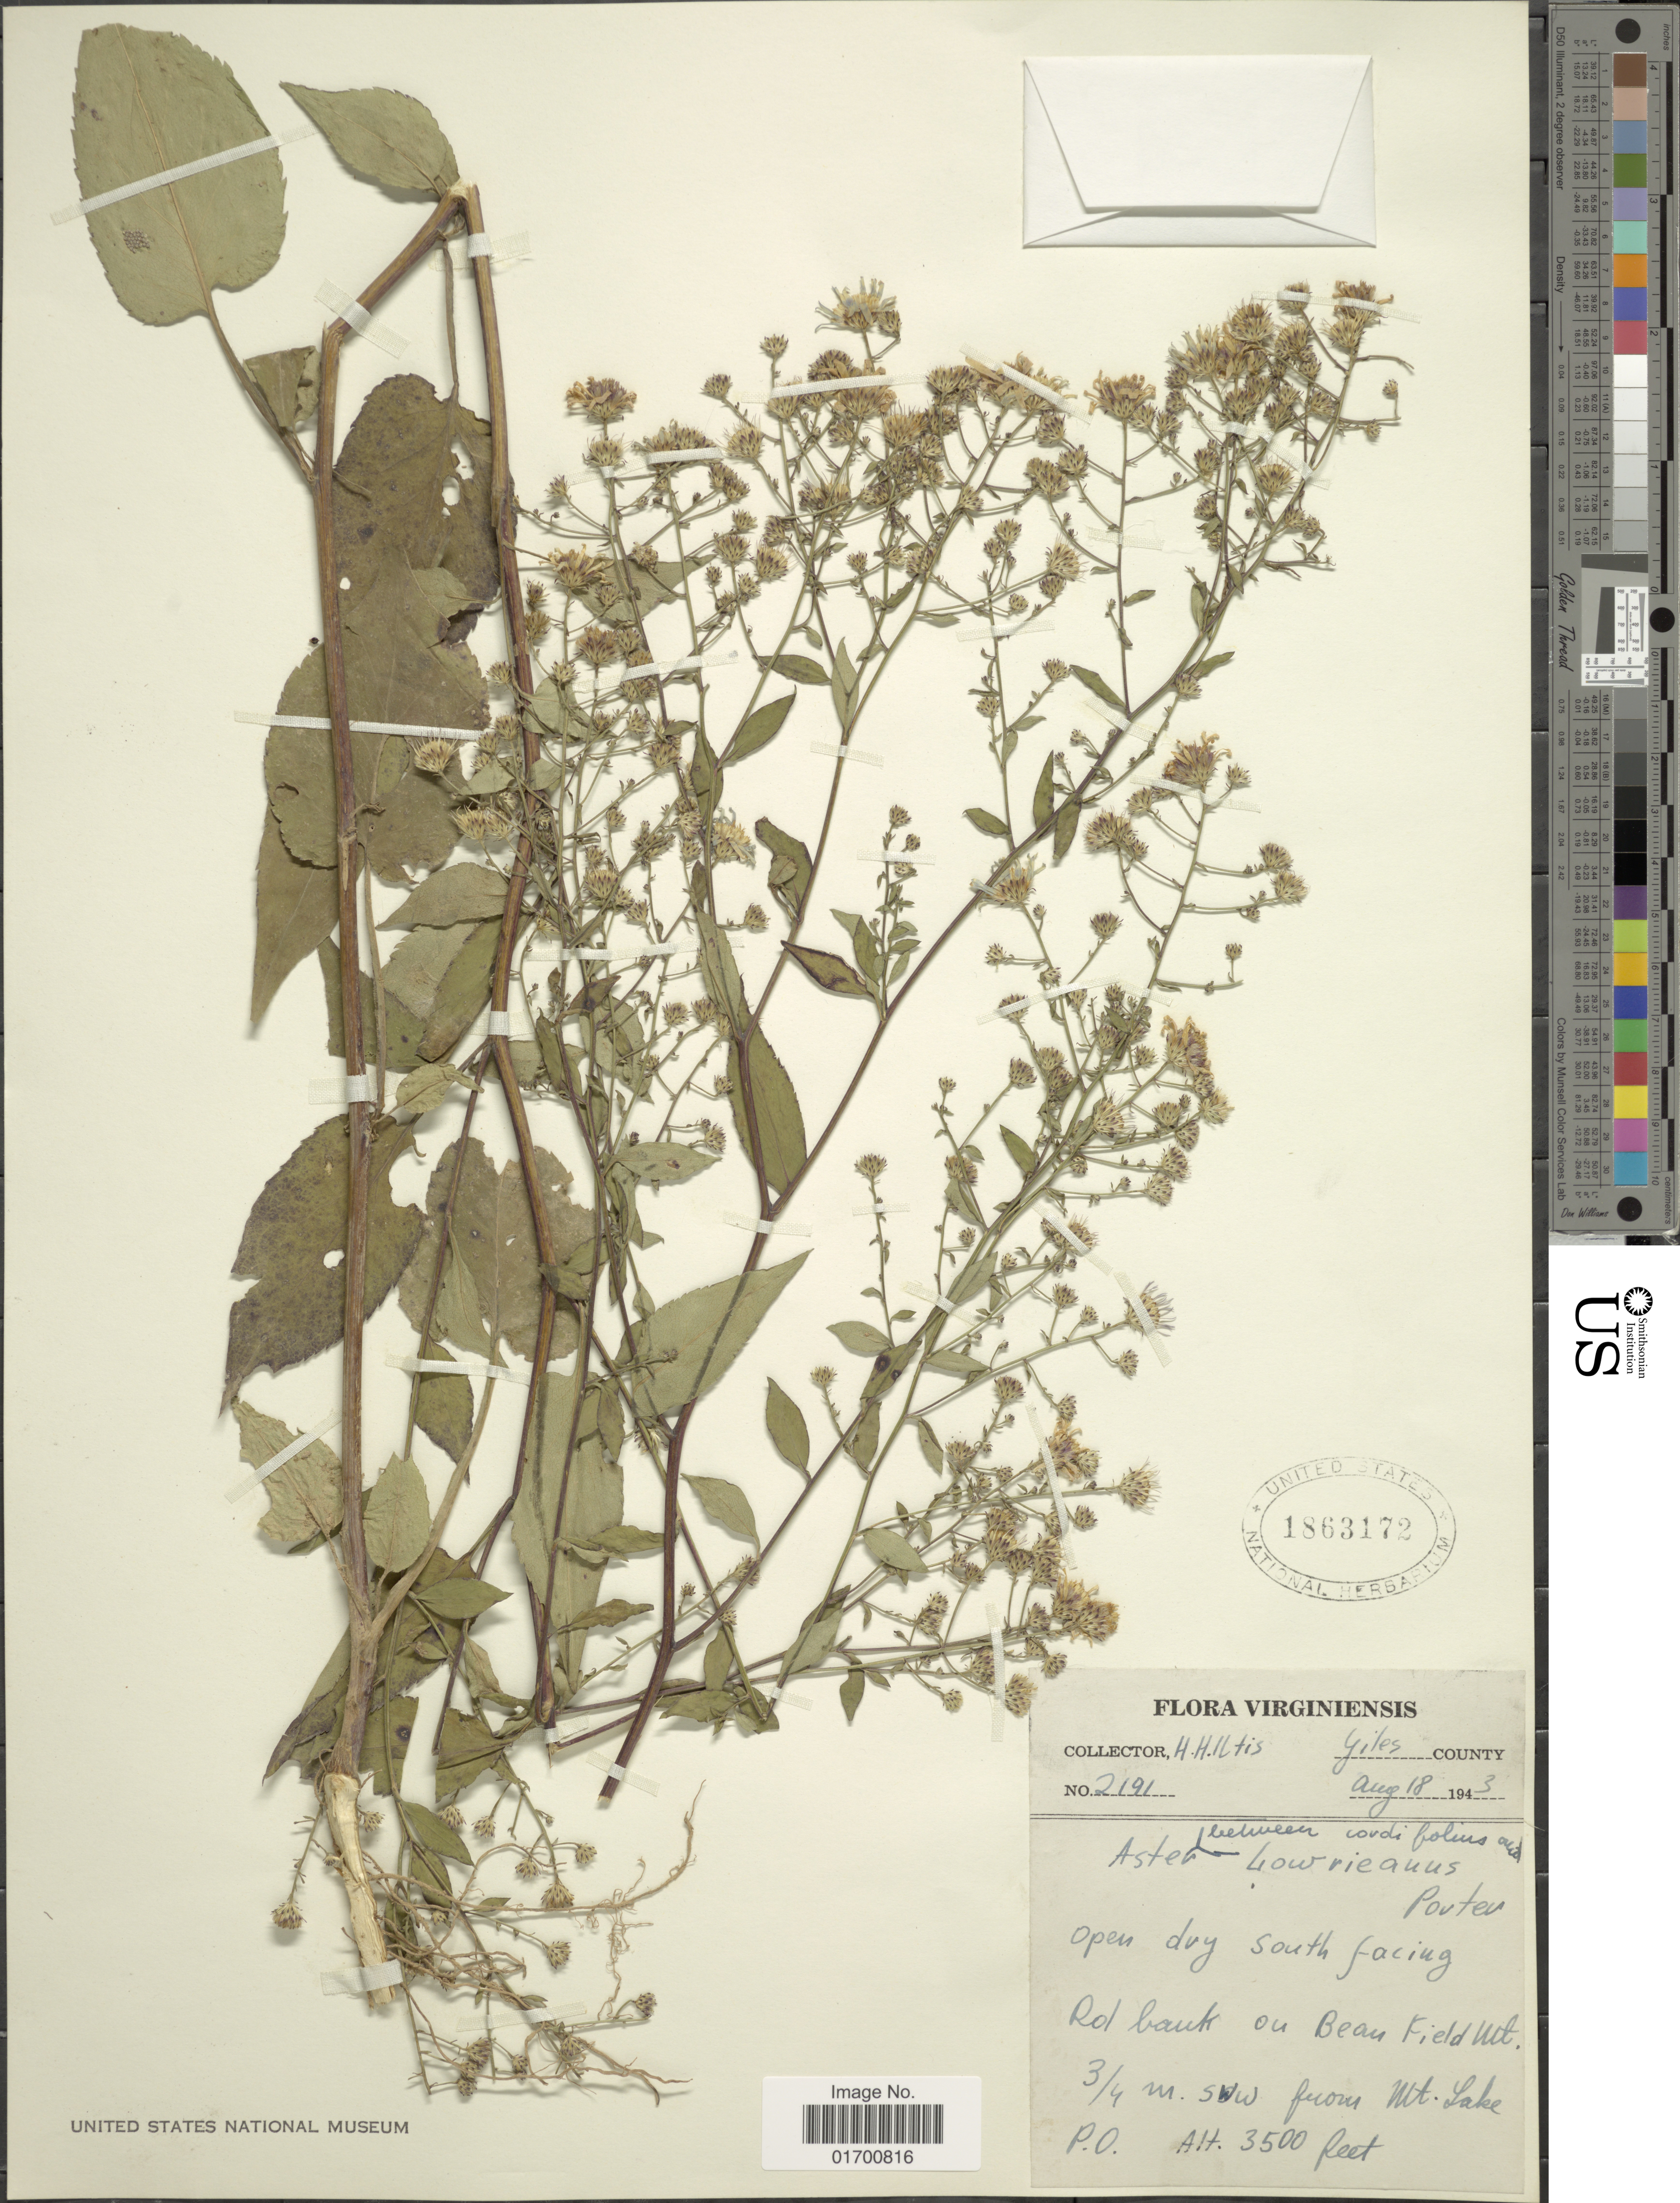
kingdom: Plantae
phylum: Tracheophyta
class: Magnoliopsida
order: Asterales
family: Asteraceae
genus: Symphyotrichum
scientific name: Symphyotrichum lowrieanum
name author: (Porter) G.L. Nesom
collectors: H. H. Iltis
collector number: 2191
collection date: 1943-08-18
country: United States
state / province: Virginia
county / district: Giles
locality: Open dry south facing, Rol bank on Bean Field Mt. ¾ m sww from Mt. Lake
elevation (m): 1067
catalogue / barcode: US 1863172